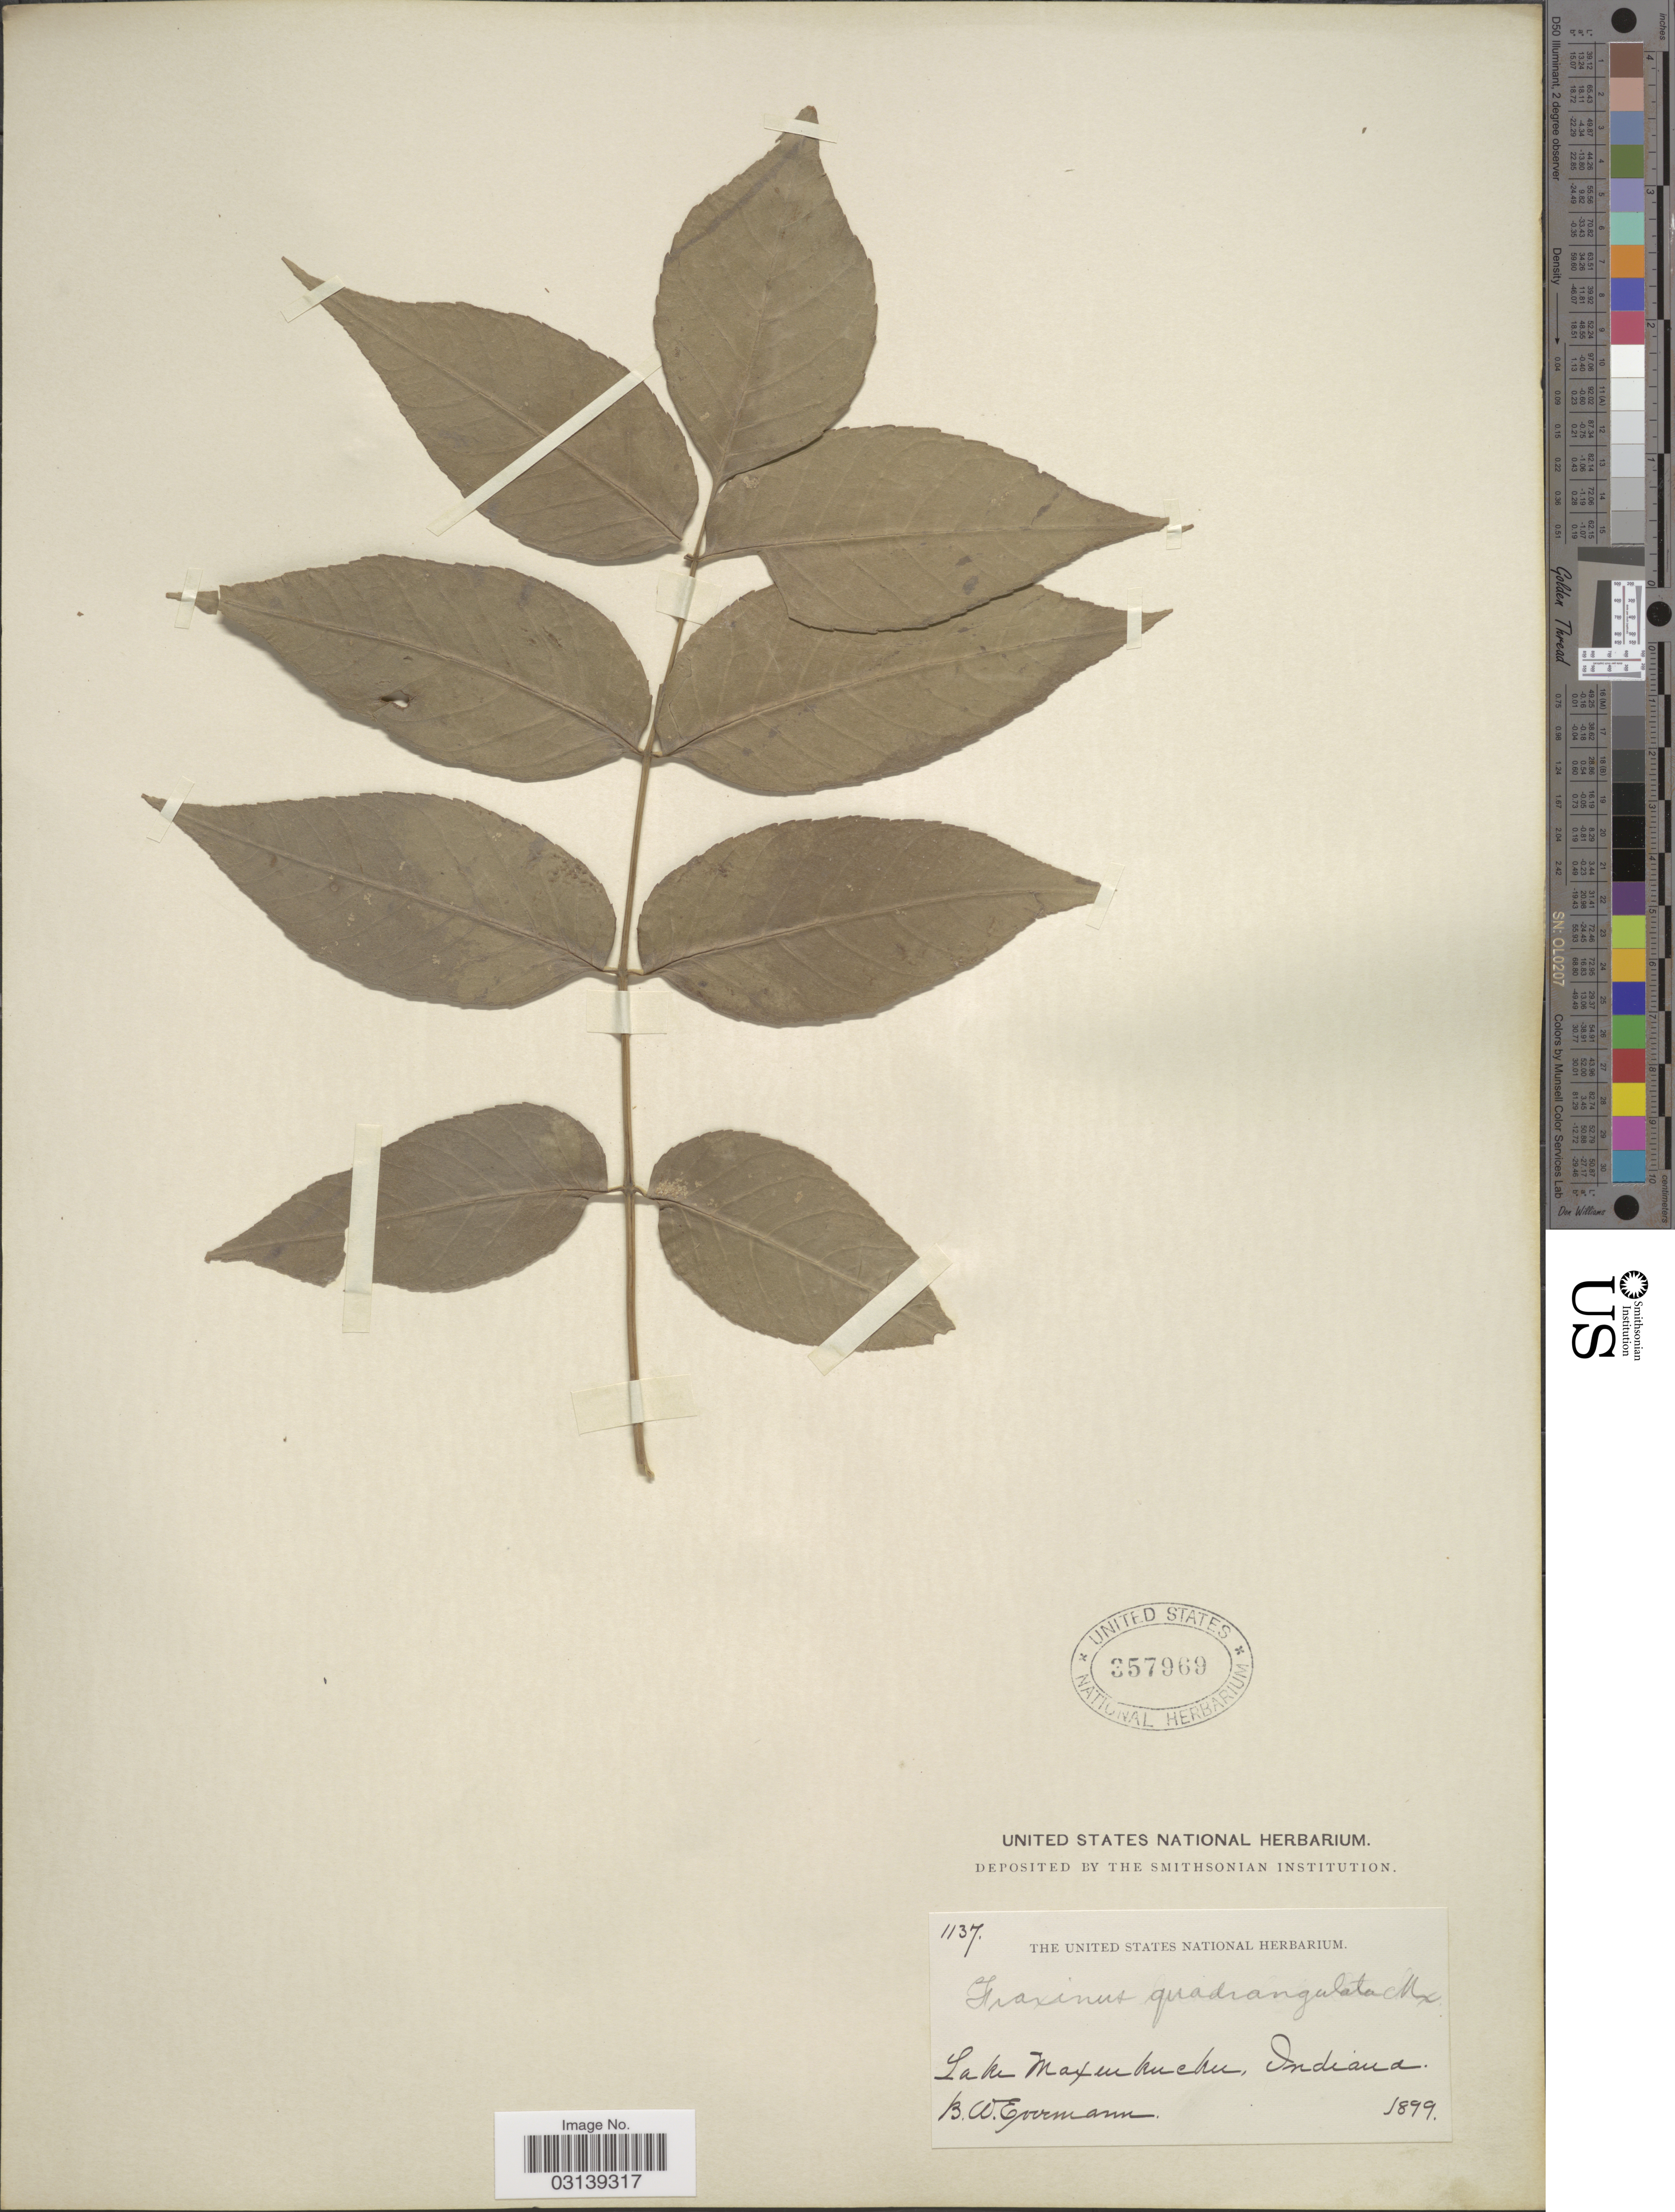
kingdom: Plantae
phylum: Tracheophyta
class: Magnoliopsida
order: Lamiales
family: Oleaceae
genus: Fraxinus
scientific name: Fraxinus quadrangulata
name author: Michx.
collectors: B. W. Evermann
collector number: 1137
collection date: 1899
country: United States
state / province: Indiana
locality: Lake Maxinkuckee.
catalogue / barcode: US 357969